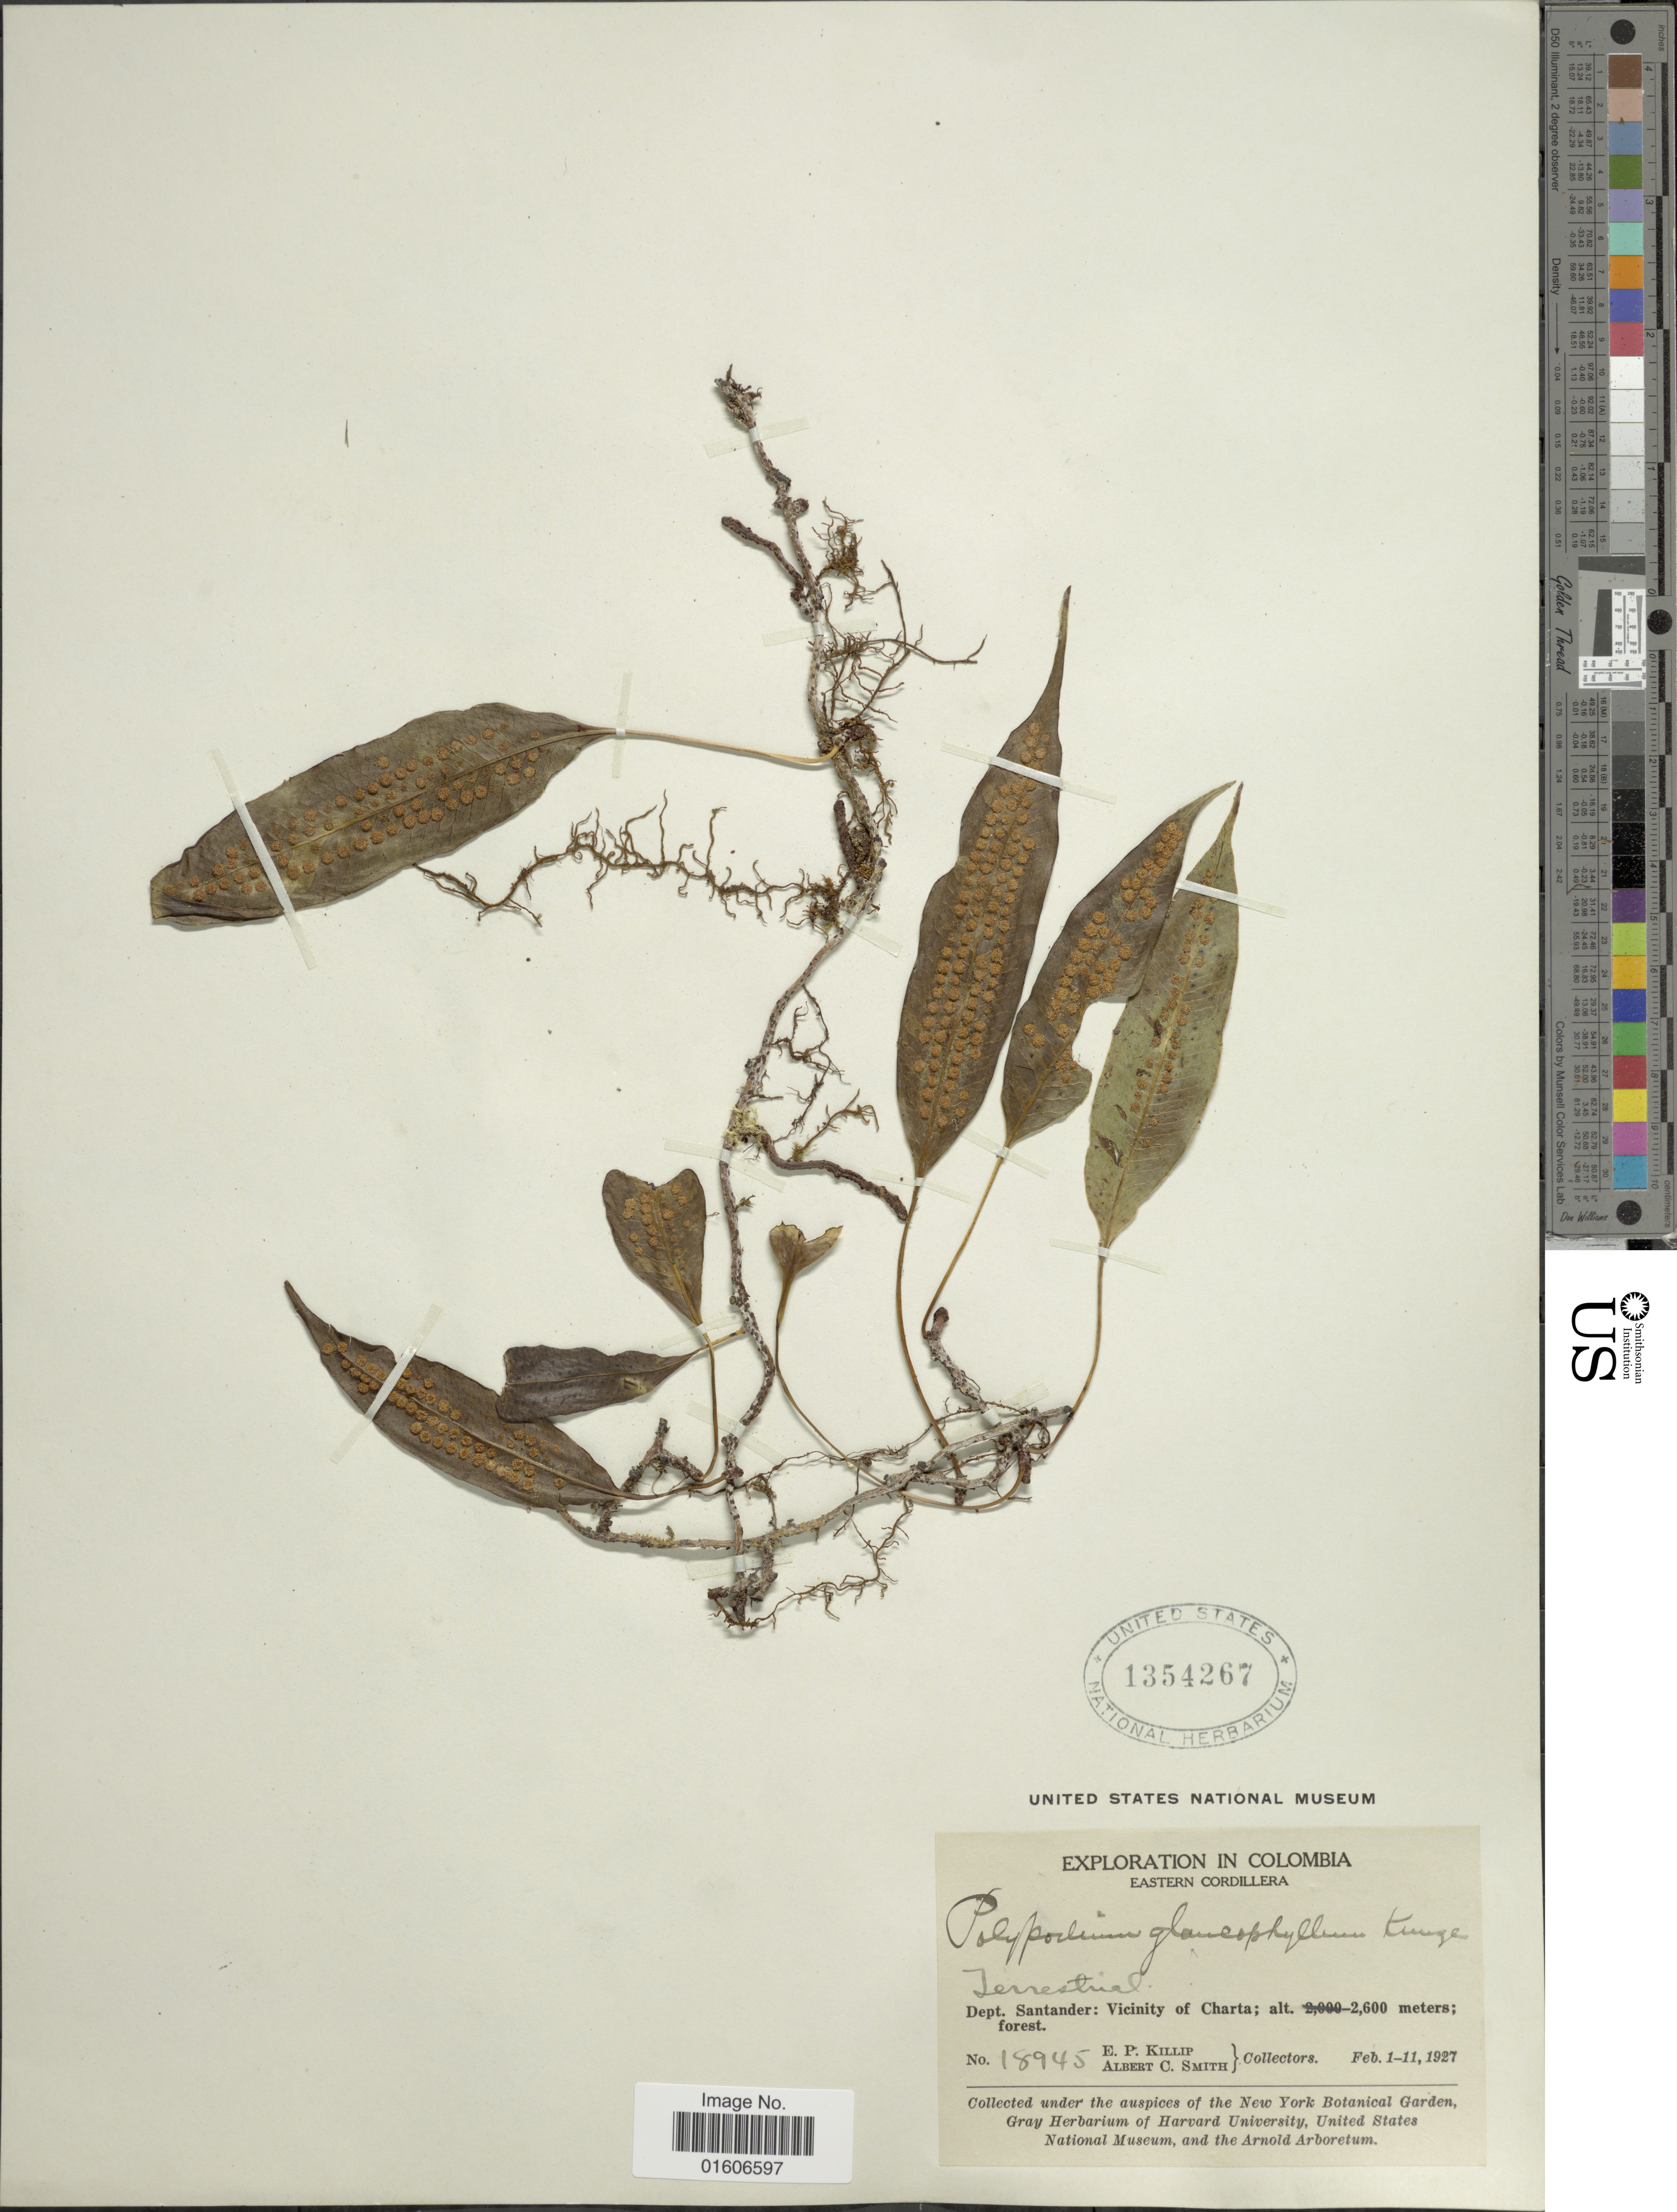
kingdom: Plantae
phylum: Tracheophyta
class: Polypodiopsida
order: Polypodiales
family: Polypodiaceae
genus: Serpocaulon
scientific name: Serpocaulon levigatum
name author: (Cav.) A.R. Sm.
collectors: E. P. Killip & A. C. Smith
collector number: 18945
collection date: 1927-02-01/1927-02-11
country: Colombia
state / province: Santander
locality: Eastern Cordillera. Dept. Santander: Vicinity of Charta.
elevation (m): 2600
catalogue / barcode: US 1354267